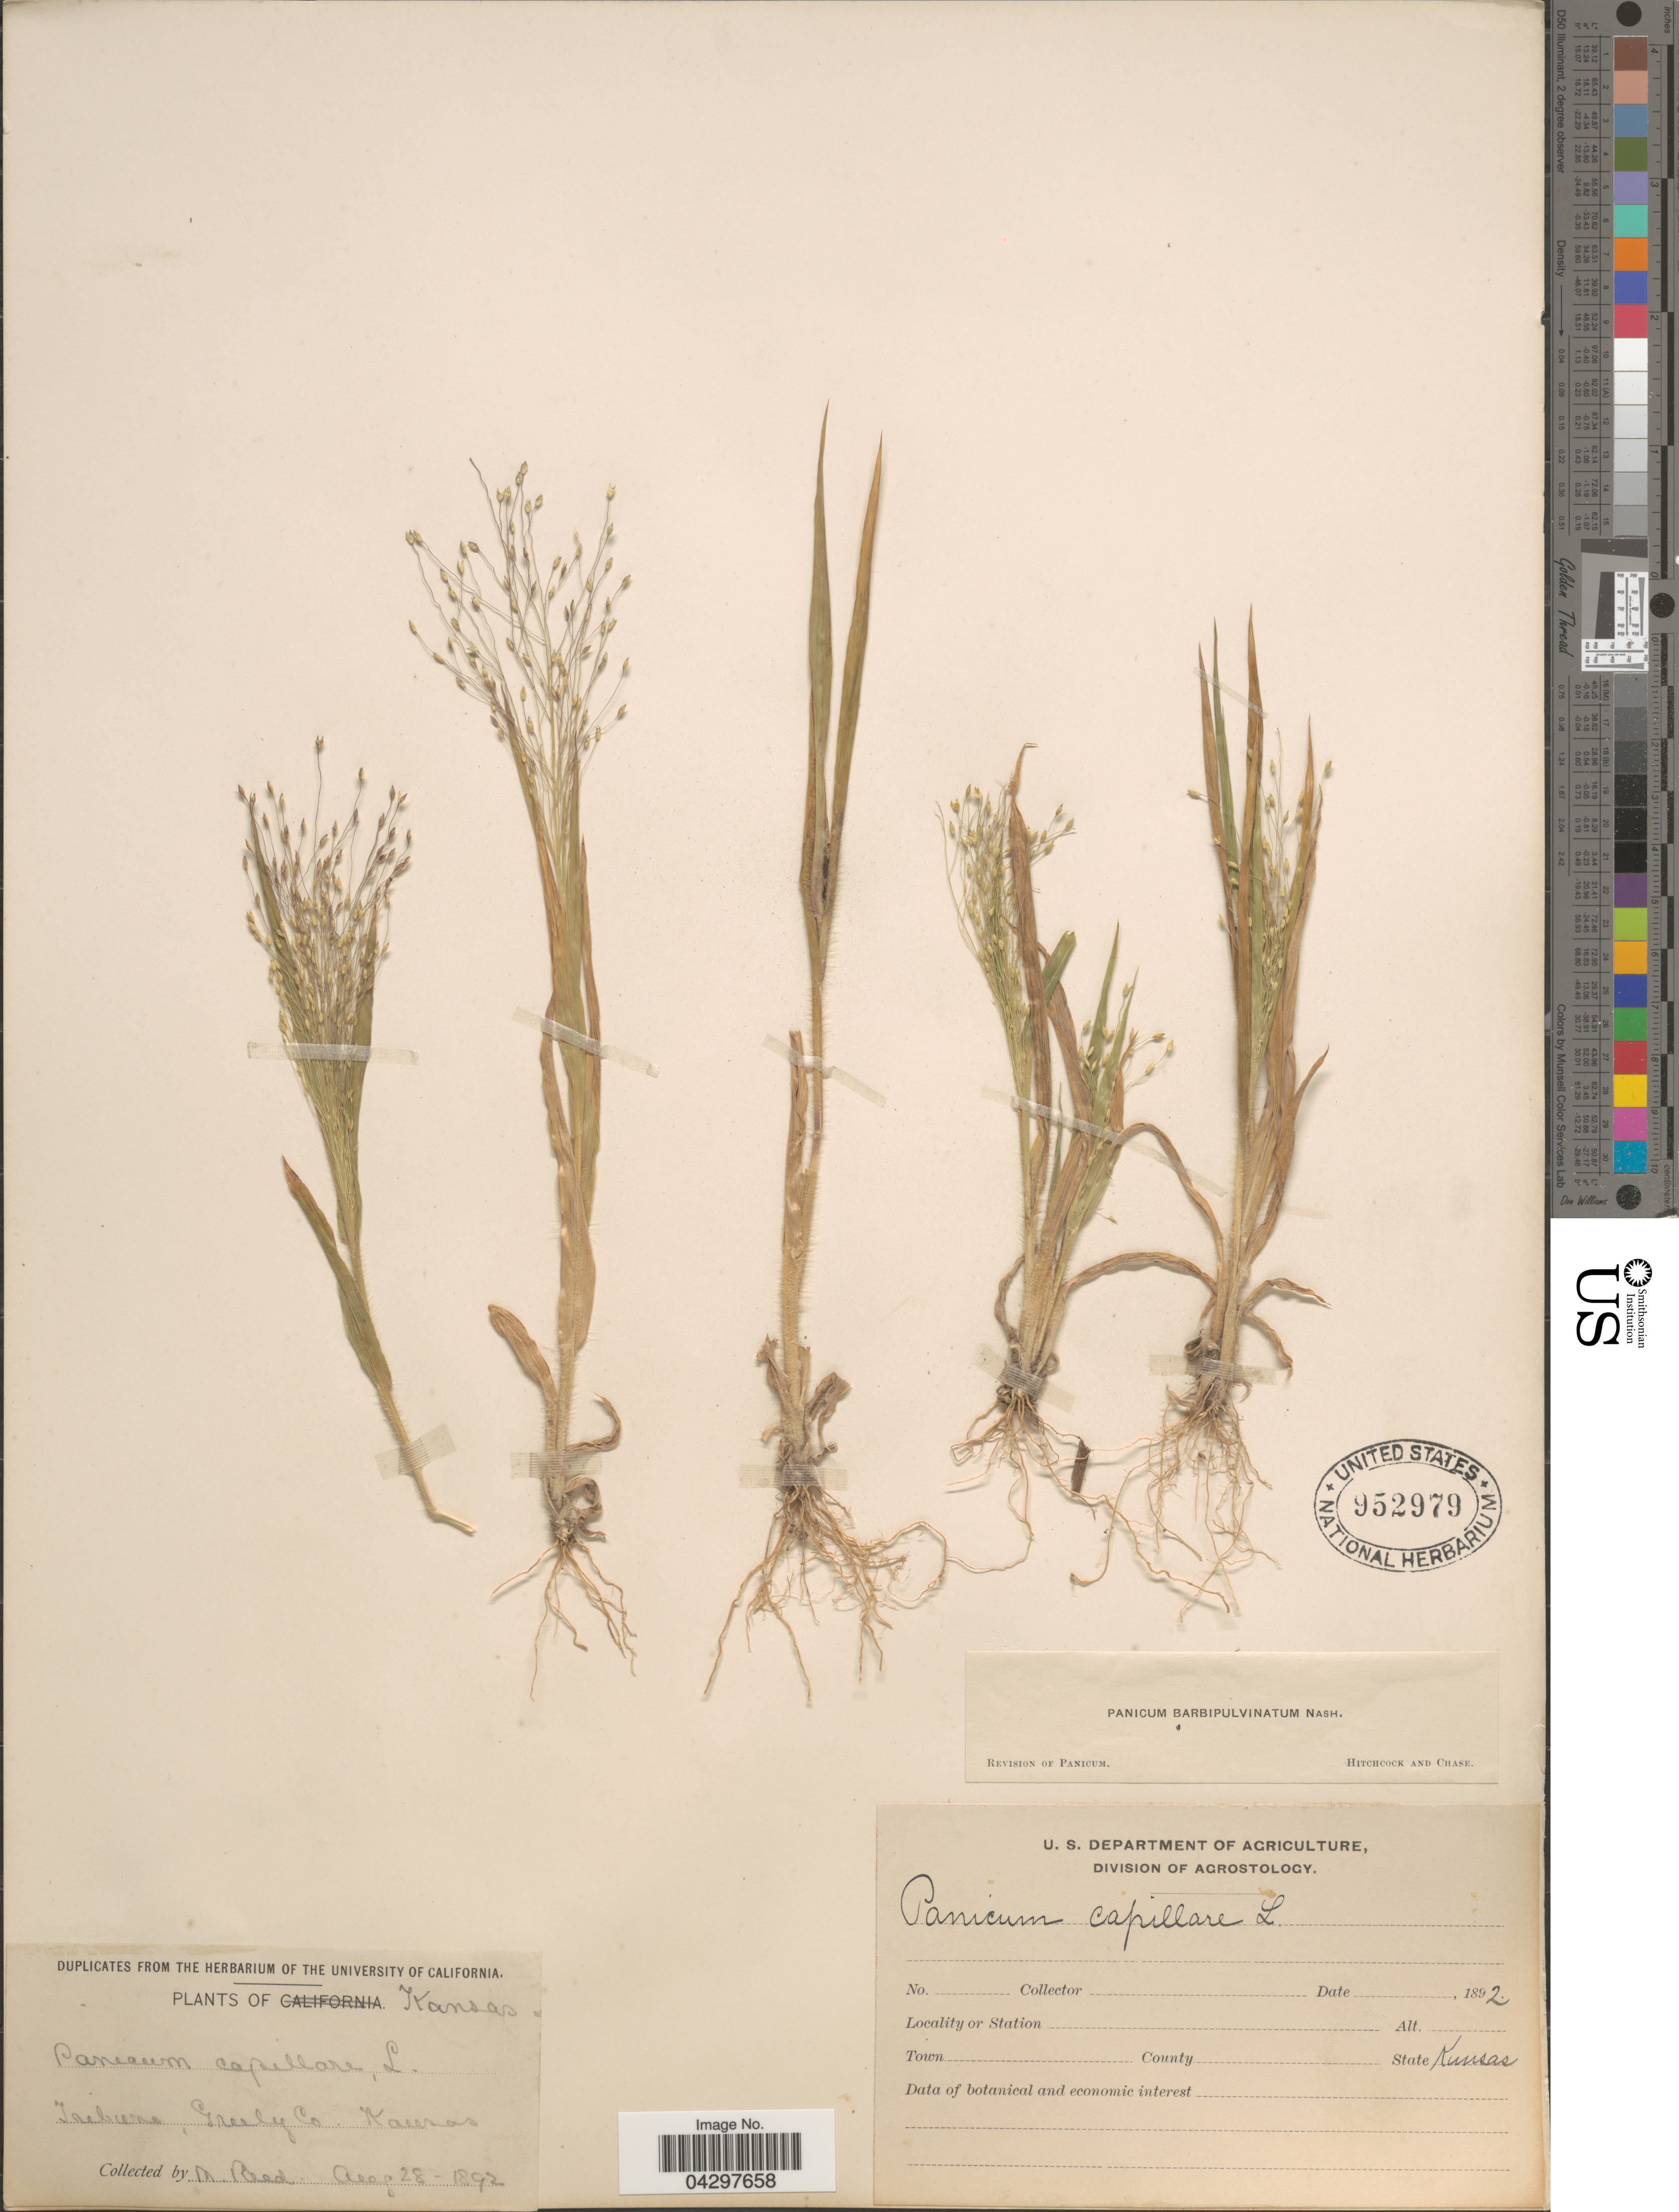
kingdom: Plantae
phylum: Tracheophyta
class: Liliopsida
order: Poales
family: Poaceae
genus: Panicum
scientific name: Panicum capillare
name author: L.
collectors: M. Reed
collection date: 1892-08-28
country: United States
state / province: Kansas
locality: Tribune, Greely Co.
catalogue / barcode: US 952979